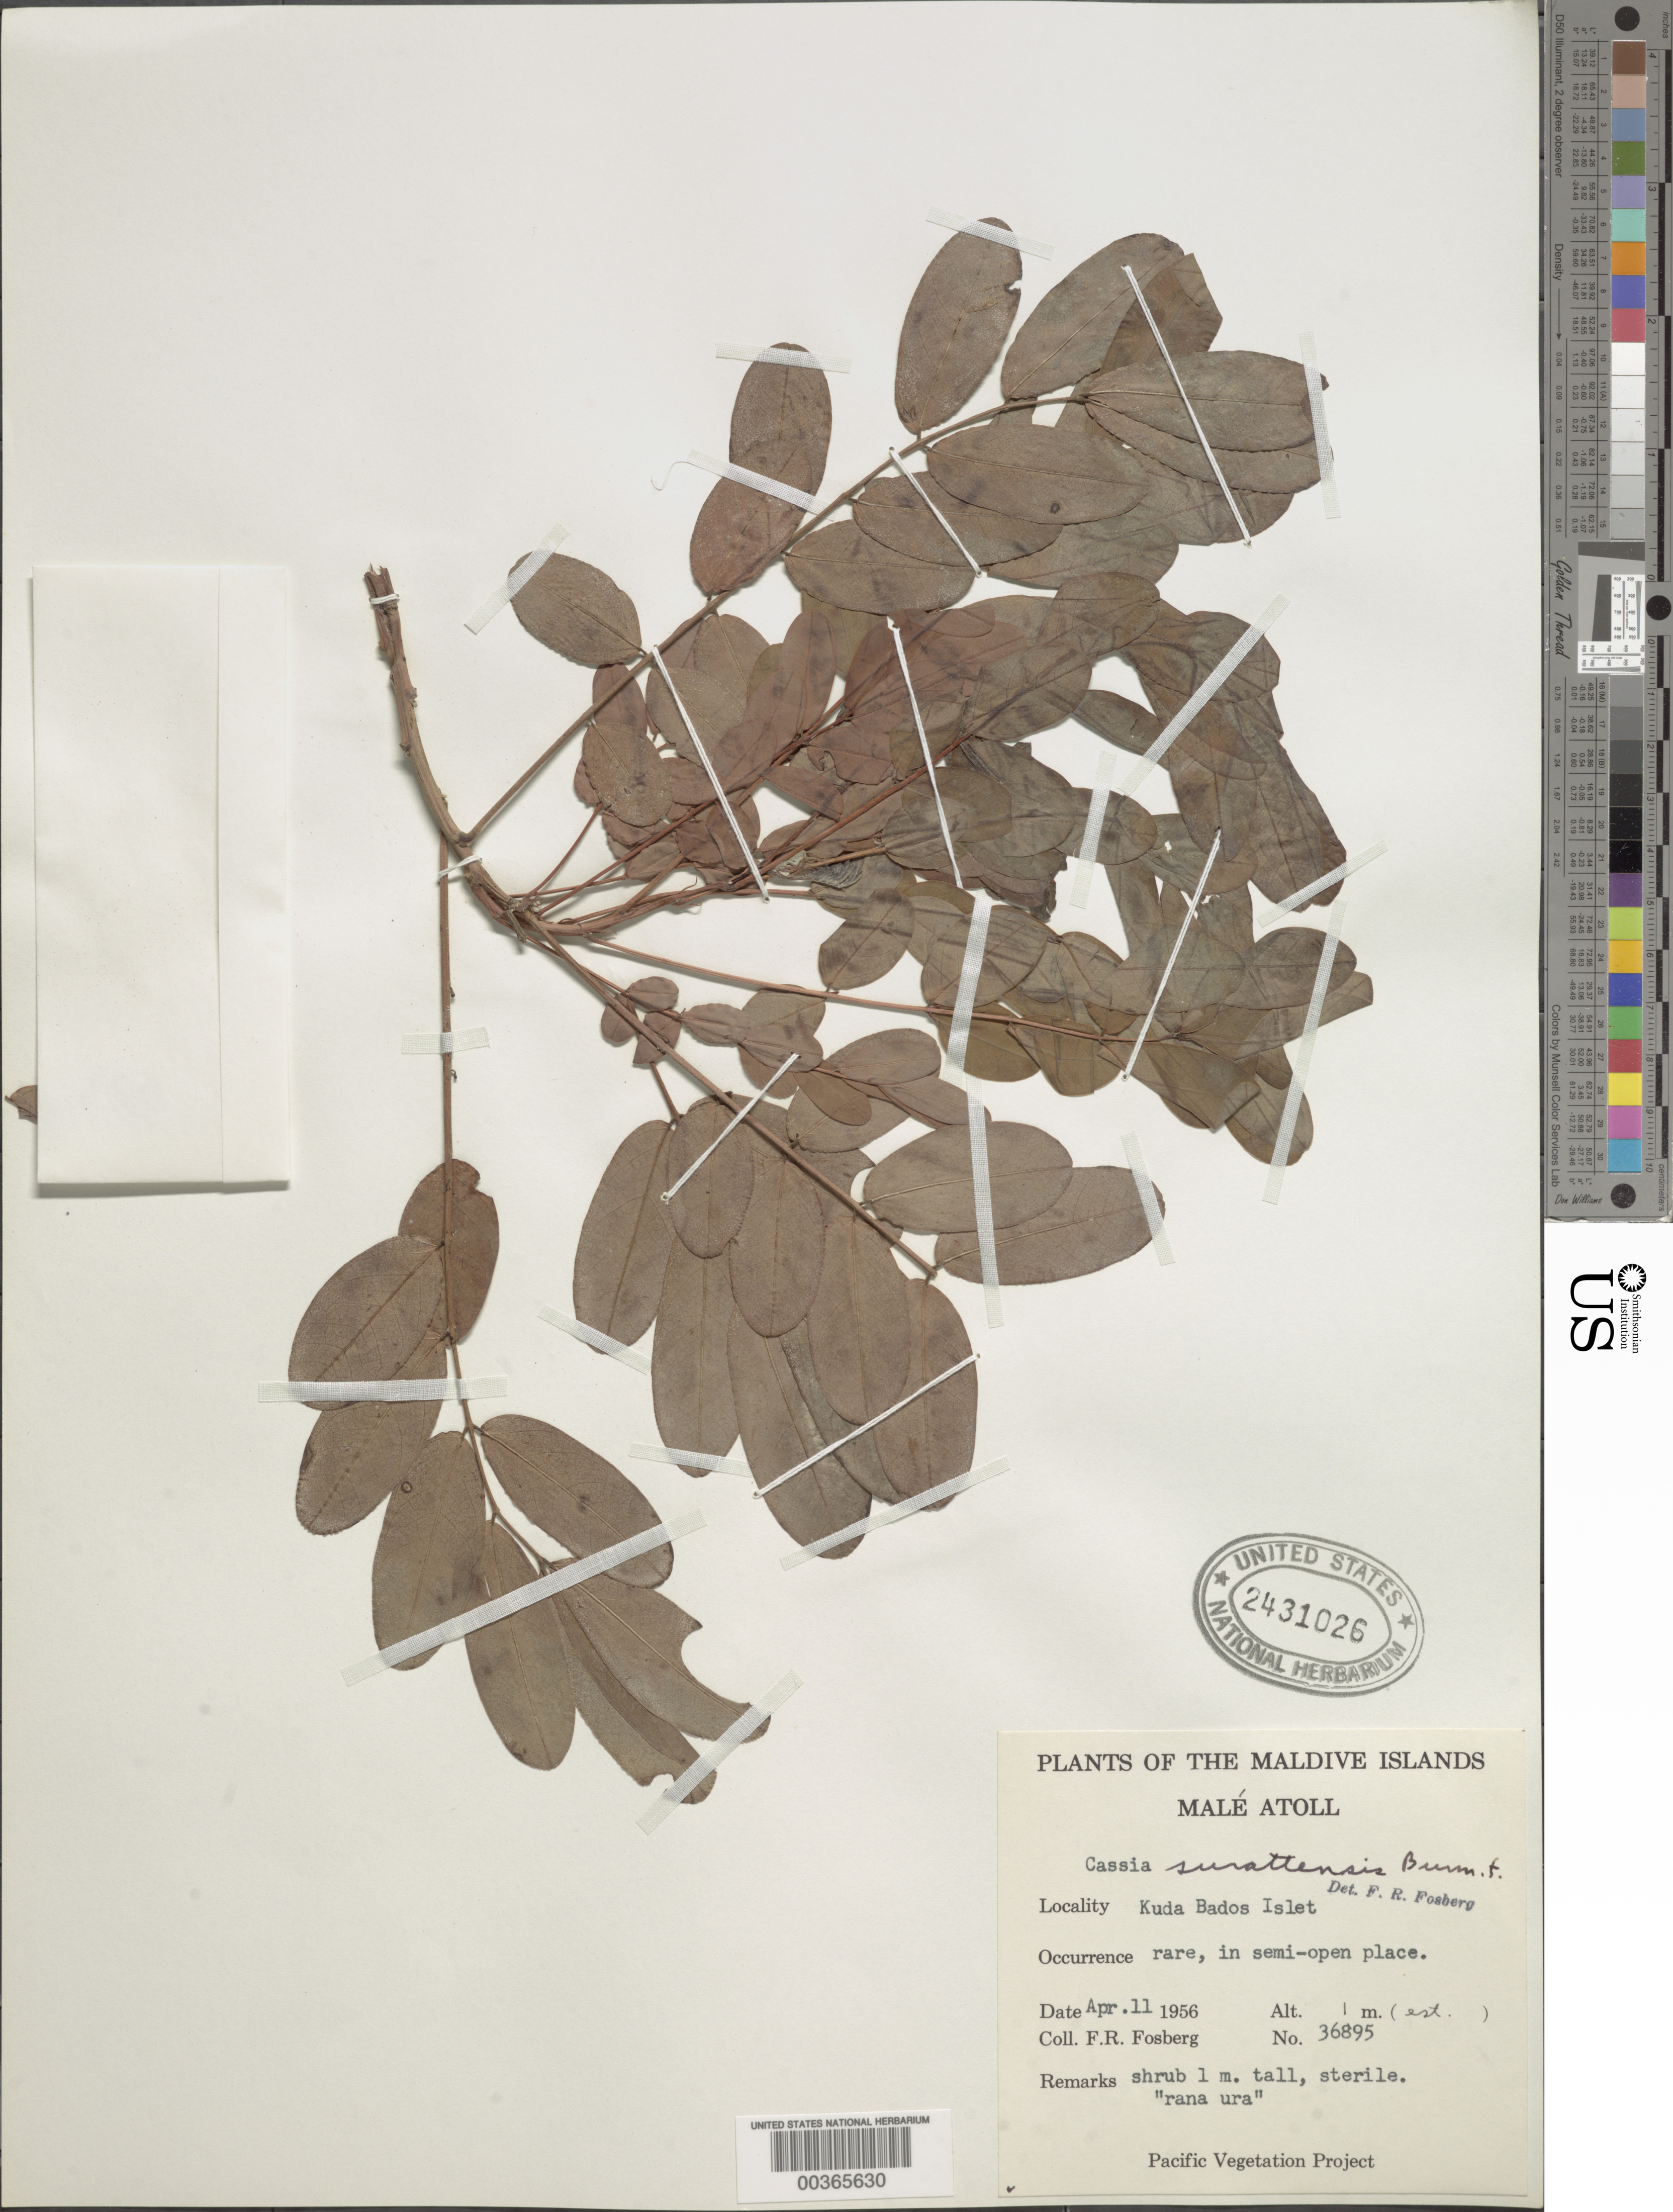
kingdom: Plantae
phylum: Tracheophyta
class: Magnoliopsida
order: Fabales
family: Fabaceae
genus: Senna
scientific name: Senna surattensis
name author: (Burm. f.) H.S. Irwin & Barneby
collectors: F. R. Fosberg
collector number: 36895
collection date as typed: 11 Apr 1956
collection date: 1956-04-11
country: Maldive Islands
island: Male Atoll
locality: Kuda Bados Islet. Kaafu / Maale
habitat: In semi-open place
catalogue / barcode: US 2431026